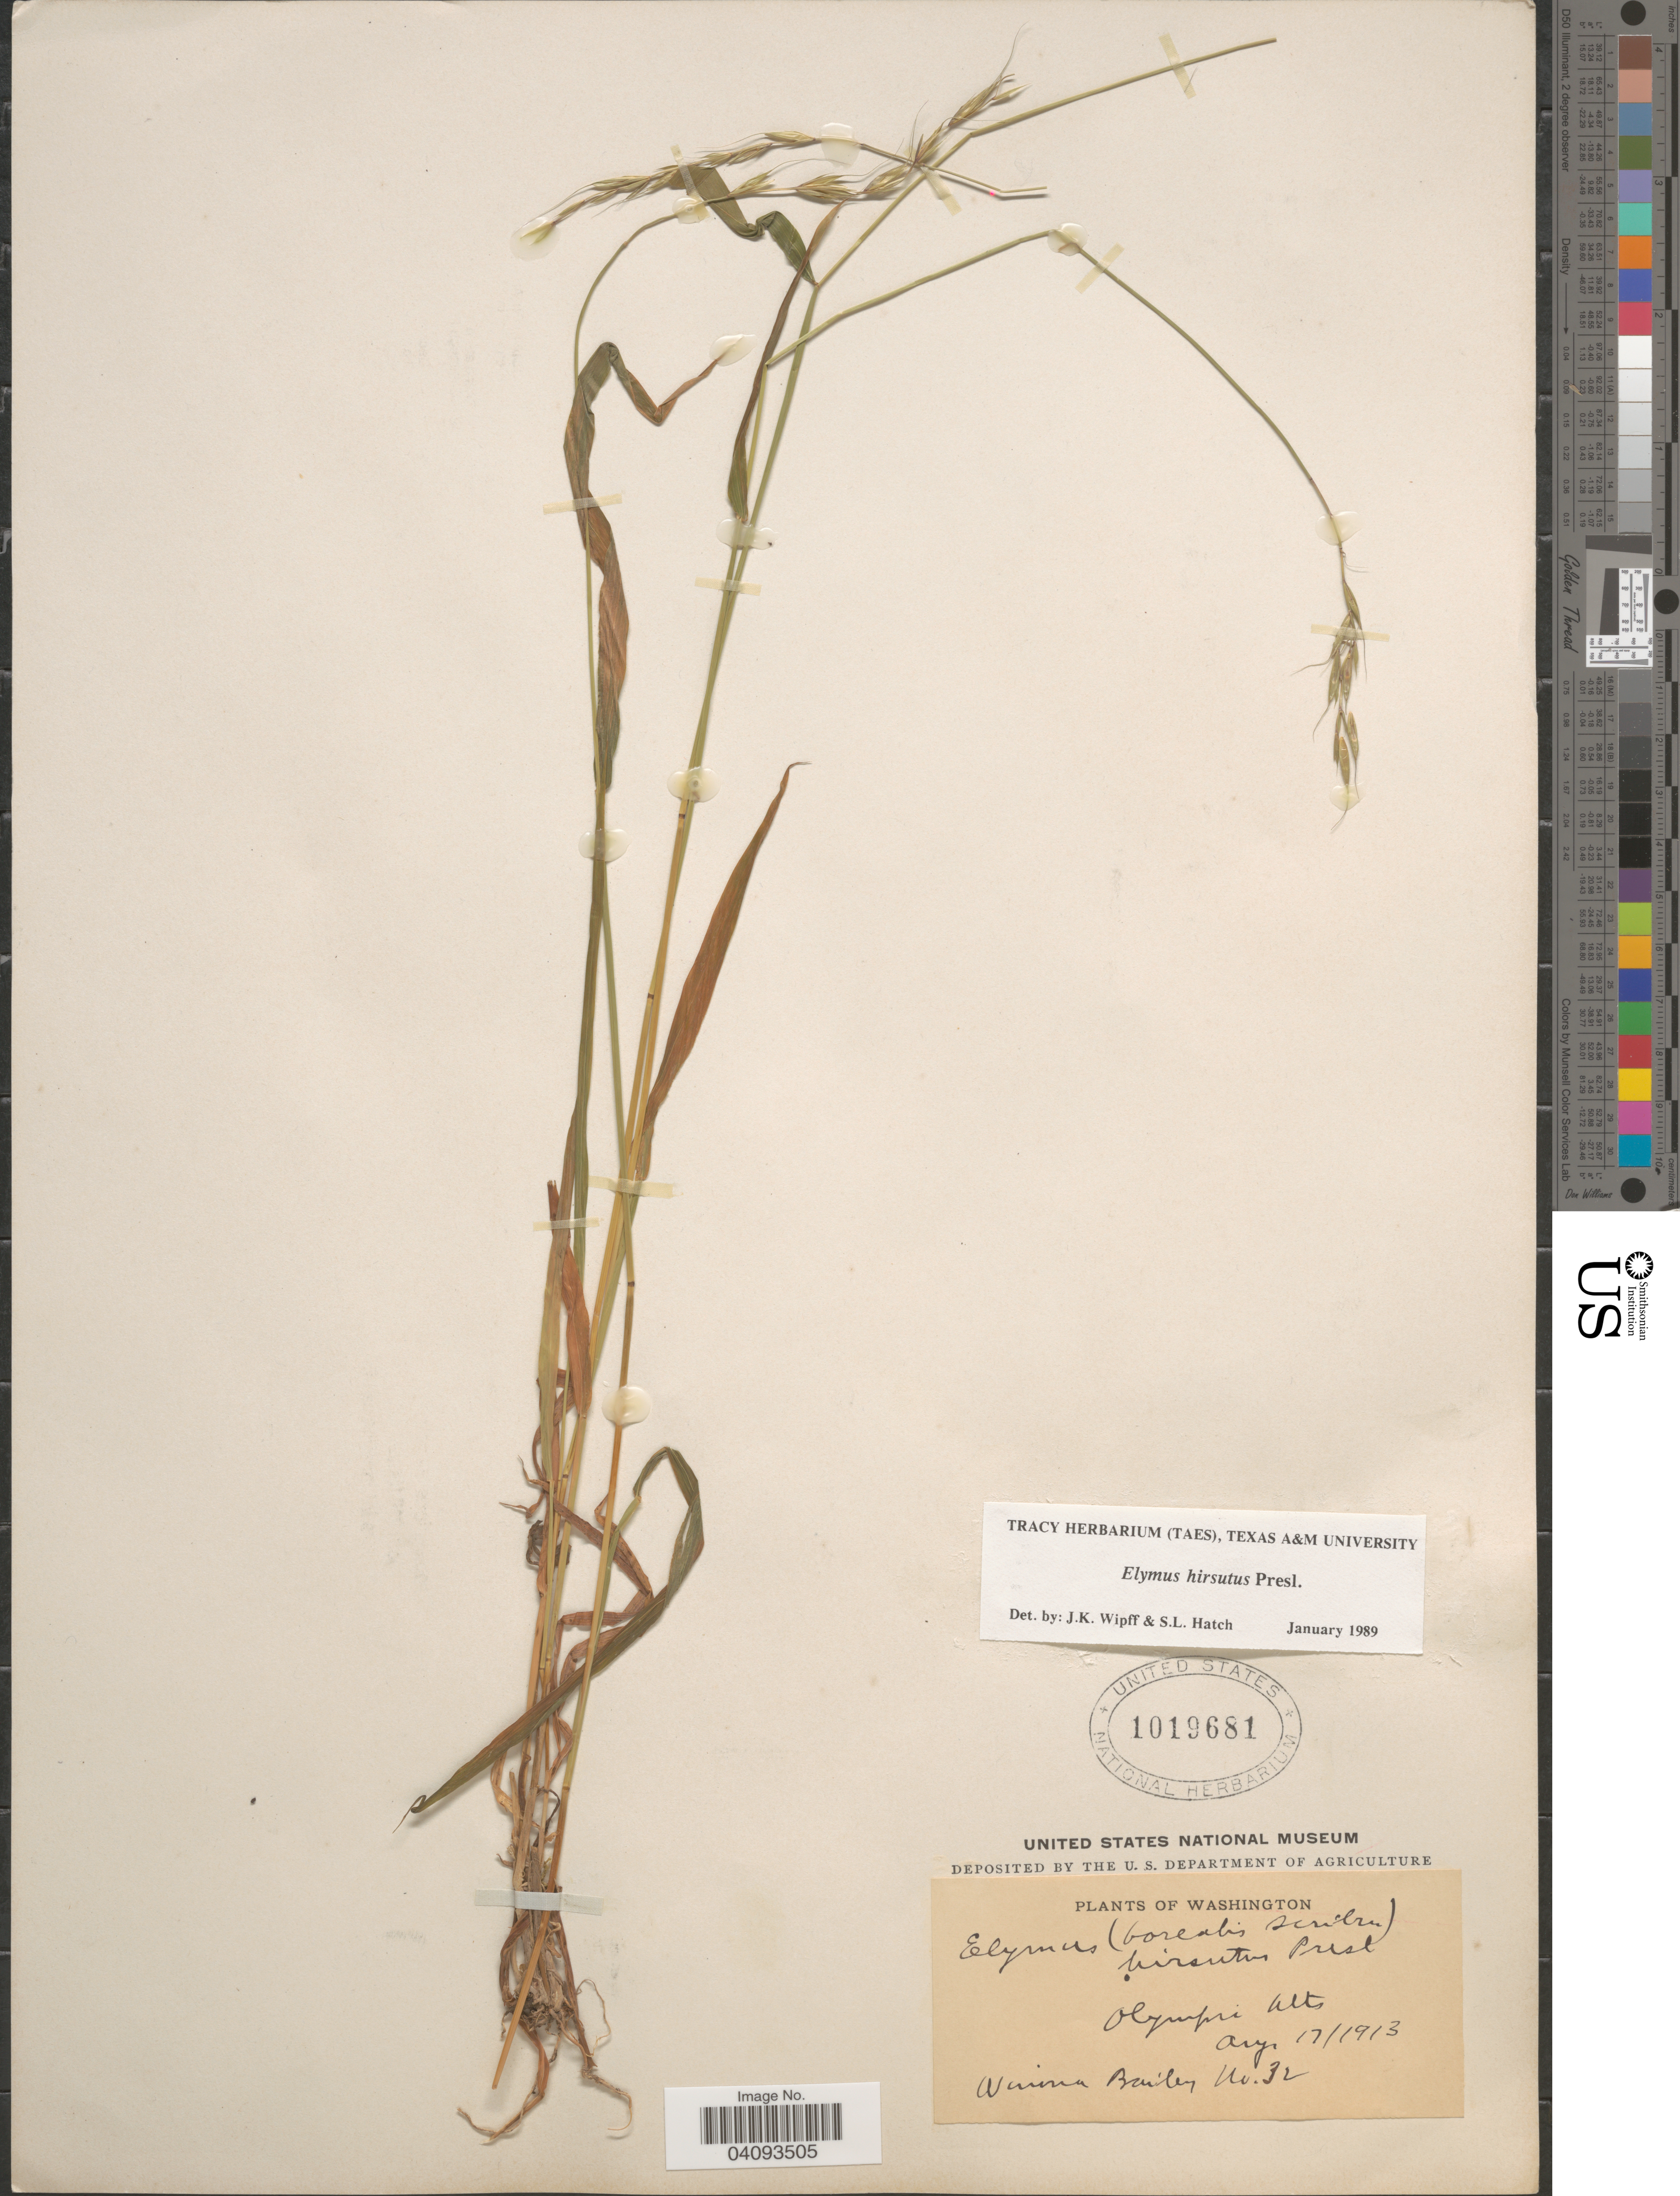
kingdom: Plantae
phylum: Tracheophyta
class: Liliopsida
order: Poales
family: Poaceae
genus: Elymus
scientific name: Elymus hirsutus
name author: J. Presl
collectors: W. Bailey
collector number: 32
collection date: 1913-08-17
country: United States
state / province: Washington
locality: Olympic Mts.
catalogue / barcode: US 1019681